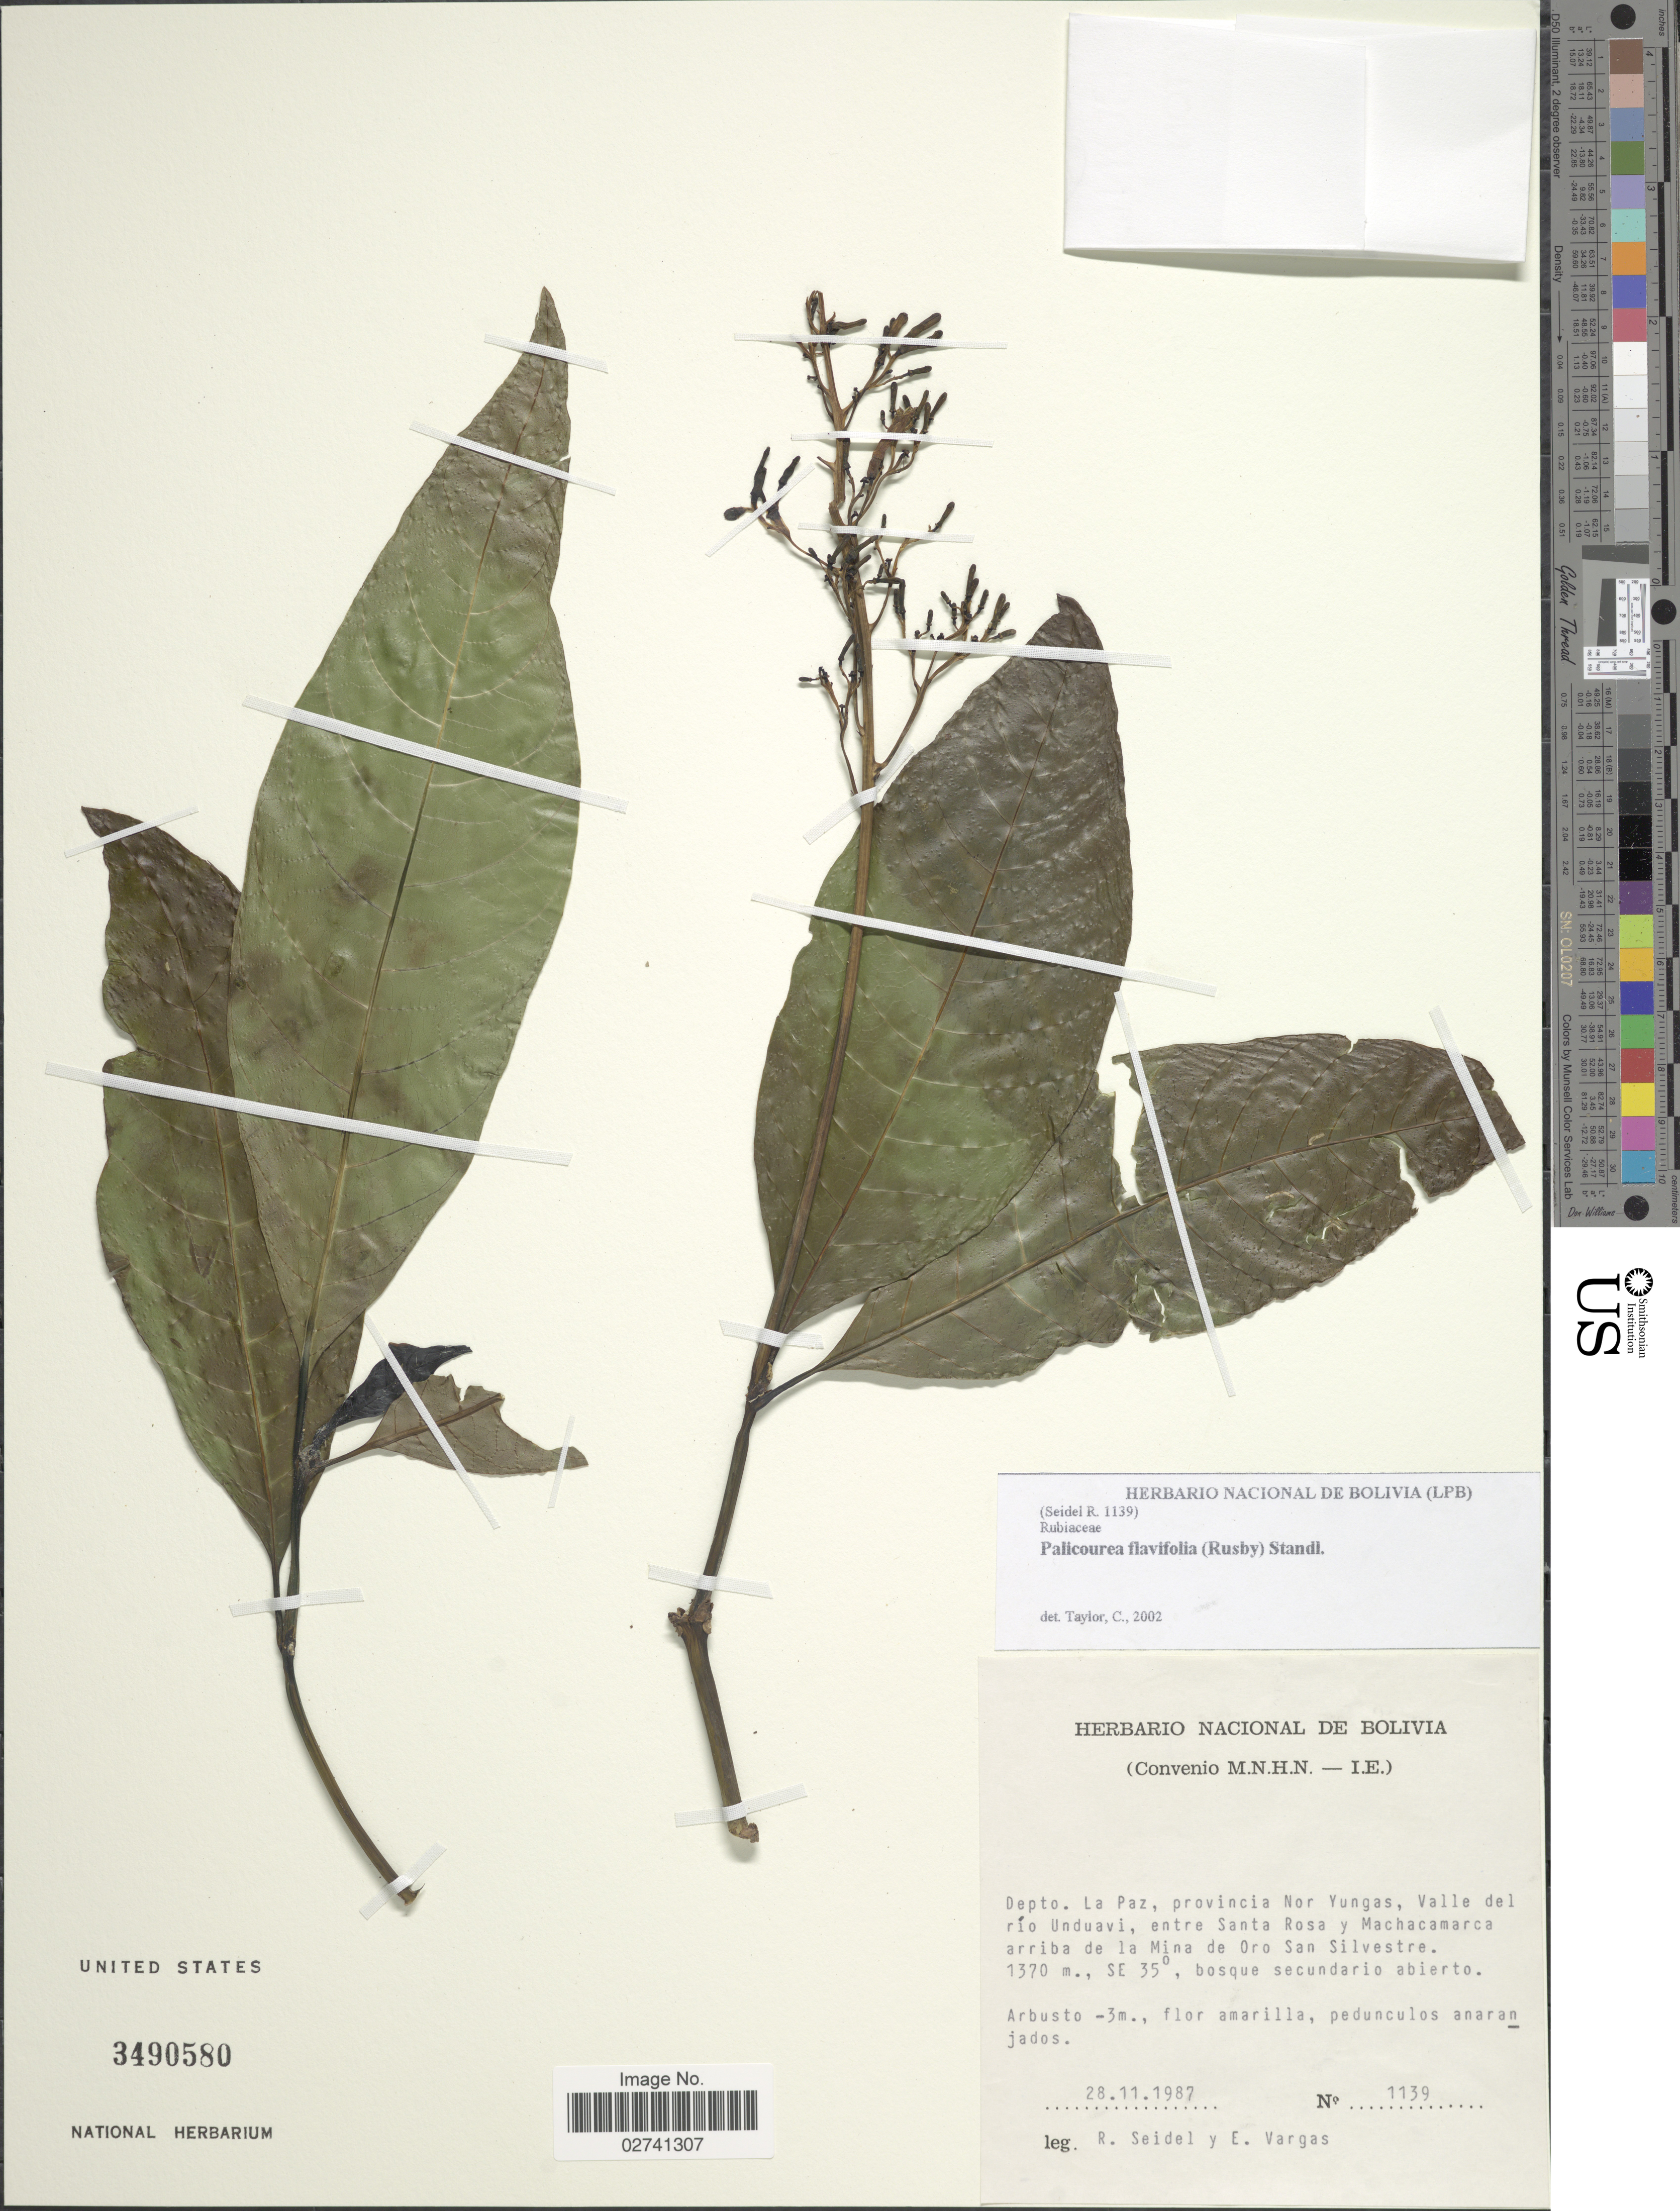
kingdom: Plantae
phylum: Tracheophyta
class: Magnoliopsida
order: Gentianales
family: Rubiaceae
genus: Palicourea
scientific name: Palicourea flavifolia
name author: (Rusby) Standl.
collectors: R. Seidel & E. Vargas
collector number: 1139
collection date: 1987-11-28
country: Bolivia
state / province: La Paz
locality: Provincia Nor Yungas, Valle del rio Unduavi, entre Santa Rosa y Machacamarca arriba de la Mina de Oro San Silvestre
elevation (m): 1370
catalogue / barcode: US 3490580